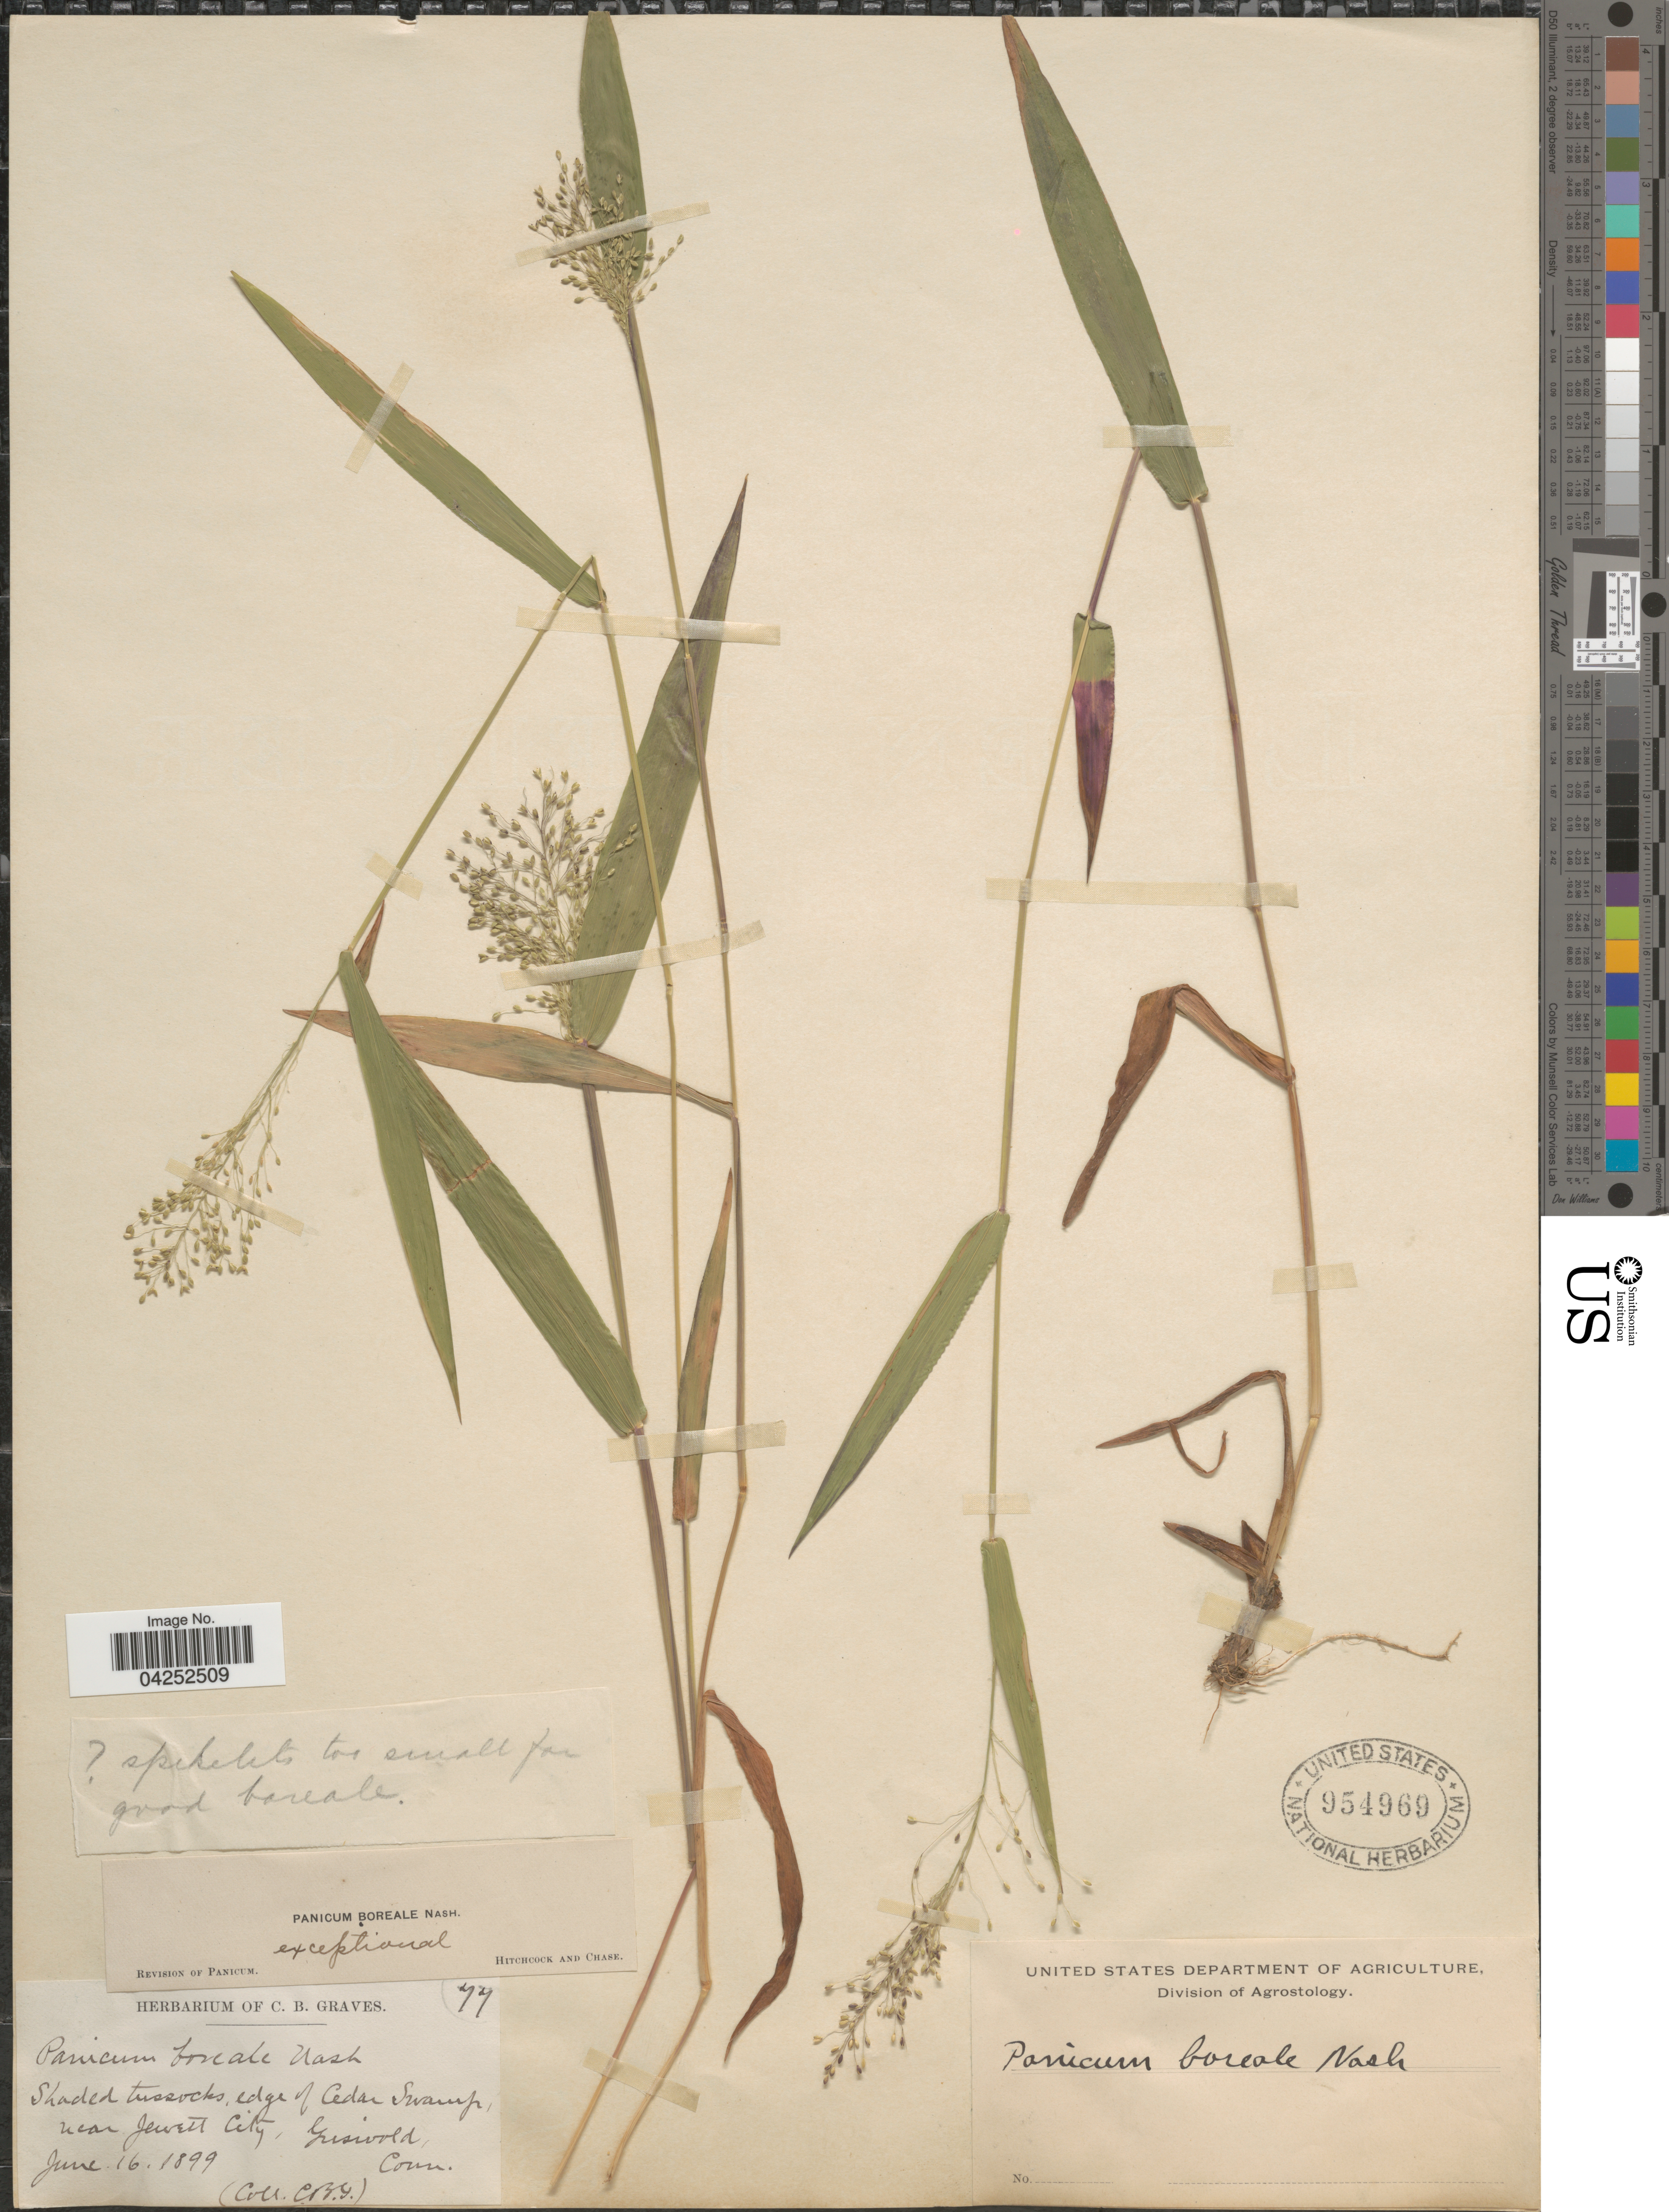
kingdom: Plantae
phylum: Tracheophyta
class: Liliopsida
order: Poales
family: Poaceae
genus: Dichanthelium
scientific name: Dichanthelium boreale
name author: (Nash) Freckmann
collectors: C. Graves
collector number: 77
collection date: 1899-06-16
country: United States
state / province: Connecticut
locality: Edge of Cedar Swamp, near Jewett City, Griswold.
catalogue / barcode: US 954969